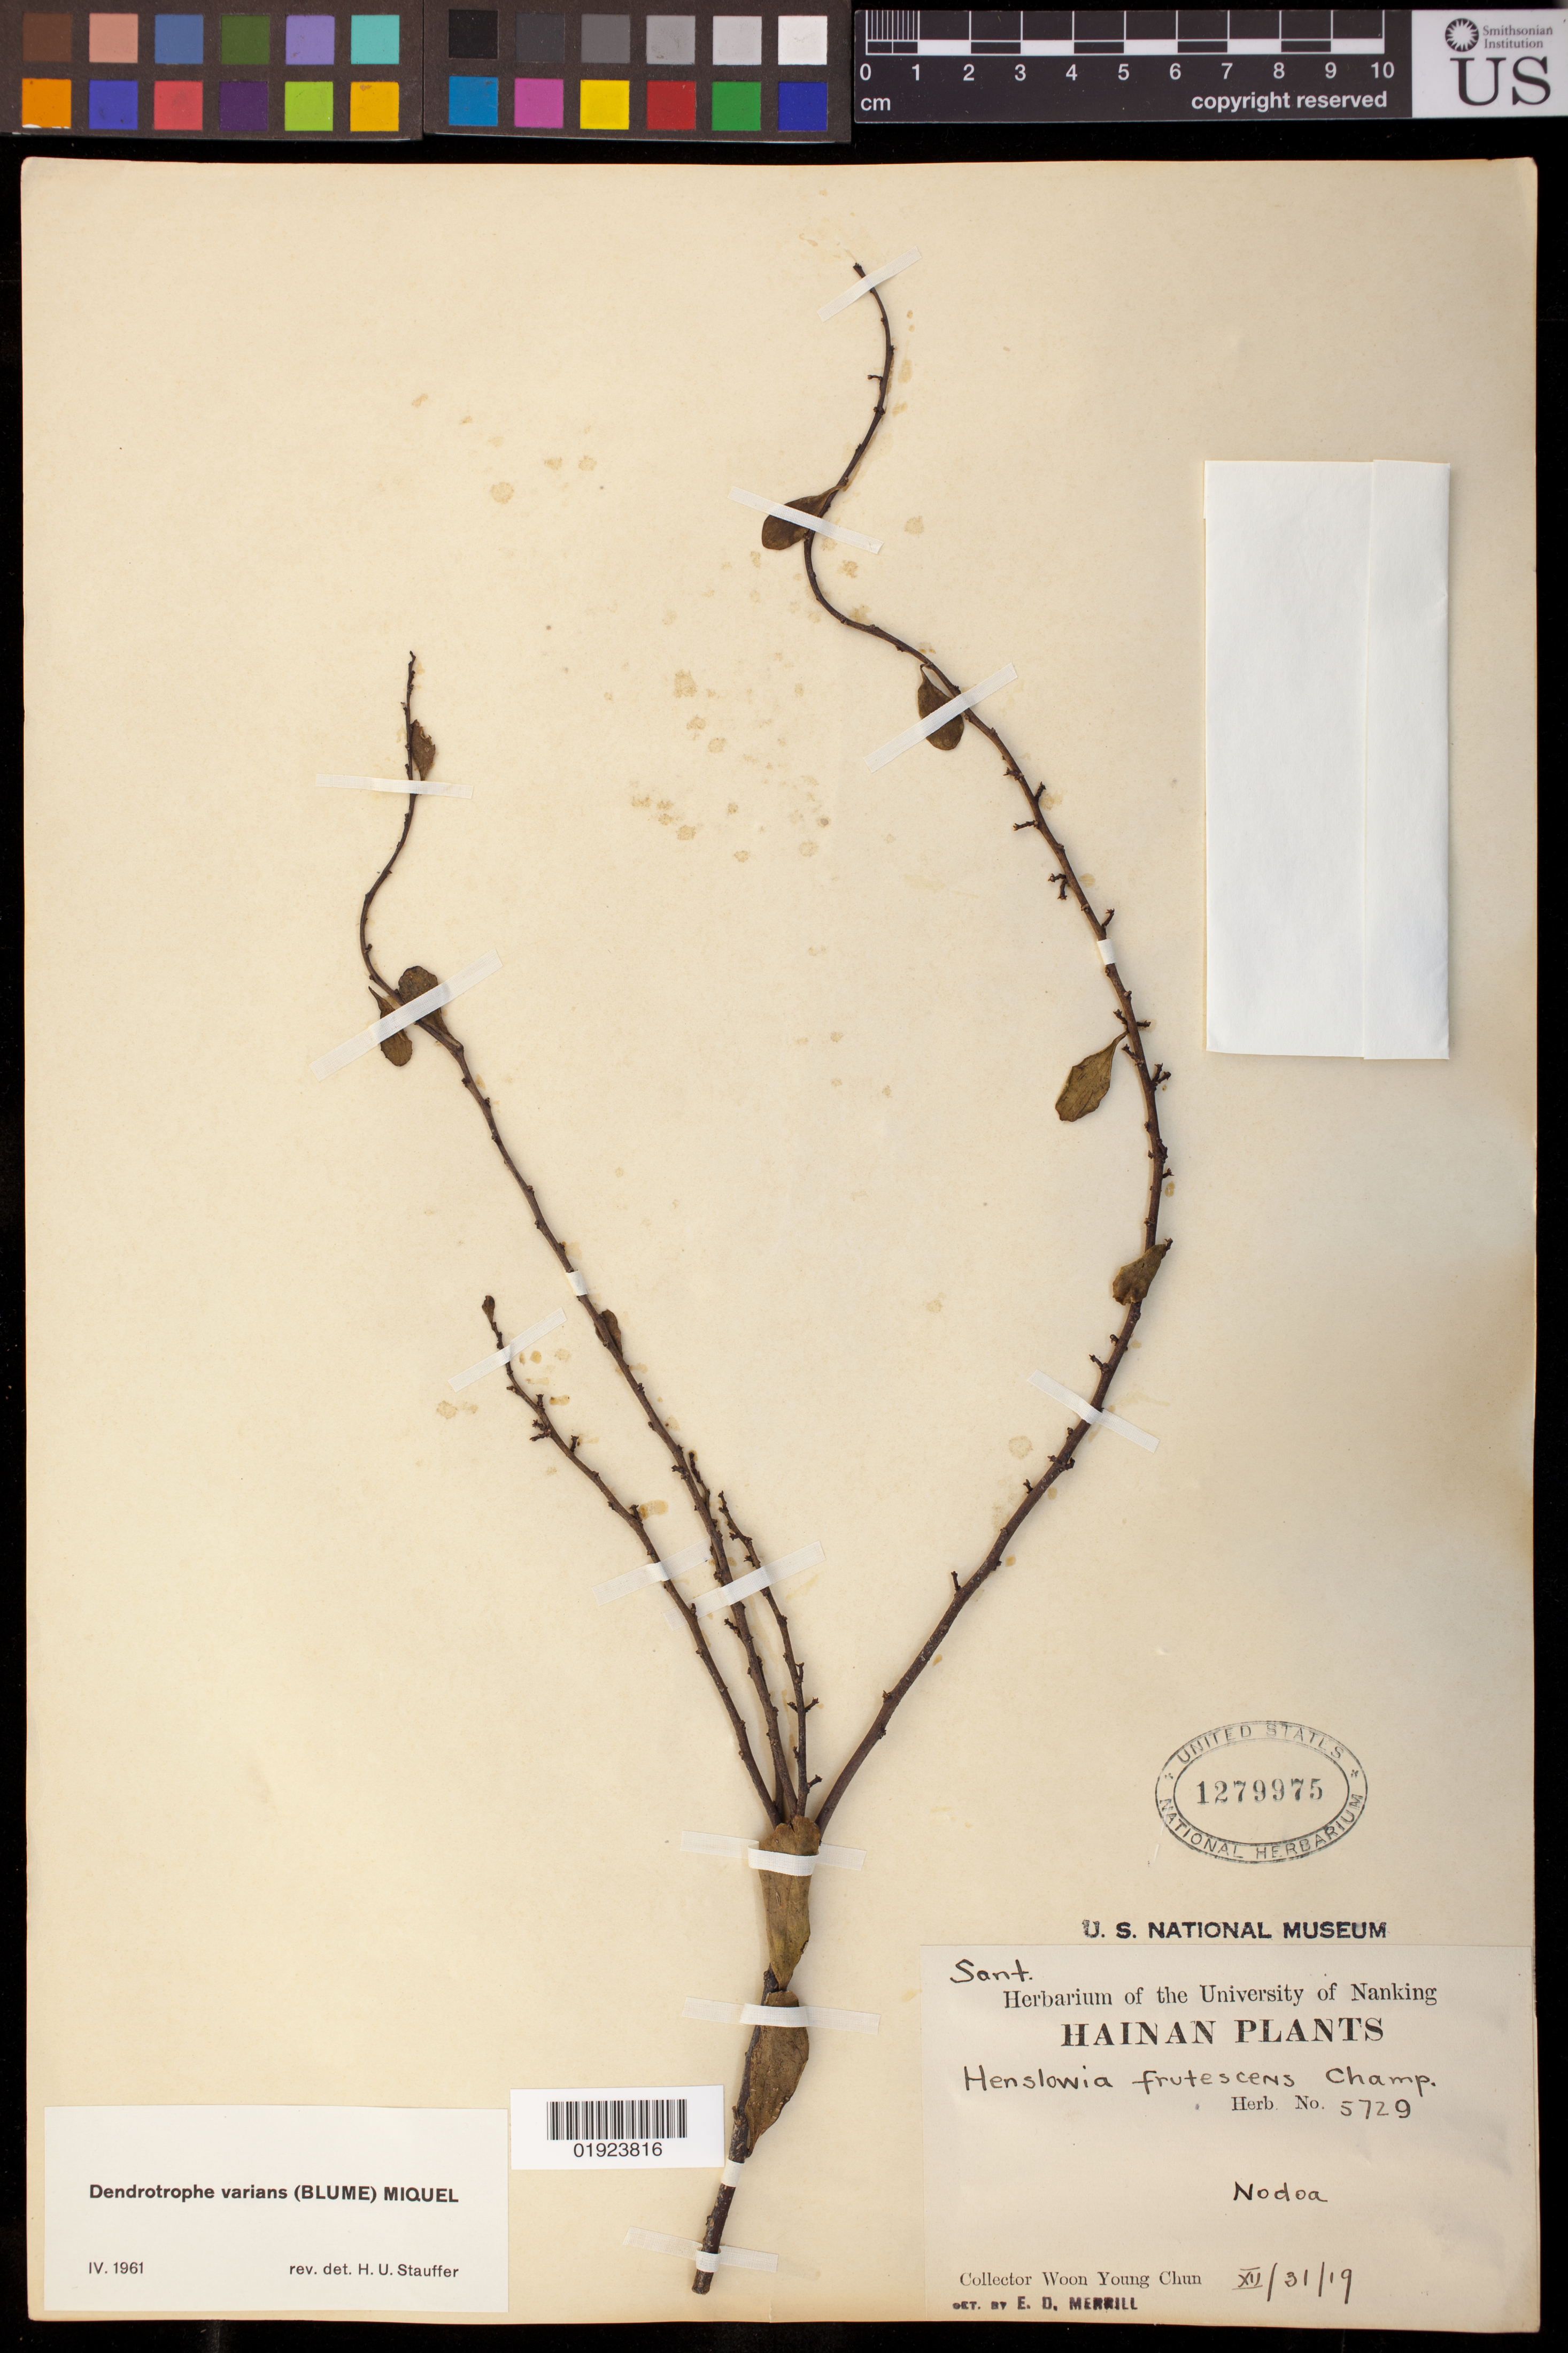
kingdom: Plantae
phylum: Tracheophyta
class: Magnoliopsida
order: Santalales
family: Amphorogynaceae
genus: Dendrotrophe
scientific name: Dendrotrophe varians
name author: (Blume) Miq.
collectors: W. Y. Chun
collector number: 5729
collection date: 1919-12-31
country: China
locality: Nada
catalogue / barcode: US 1279975